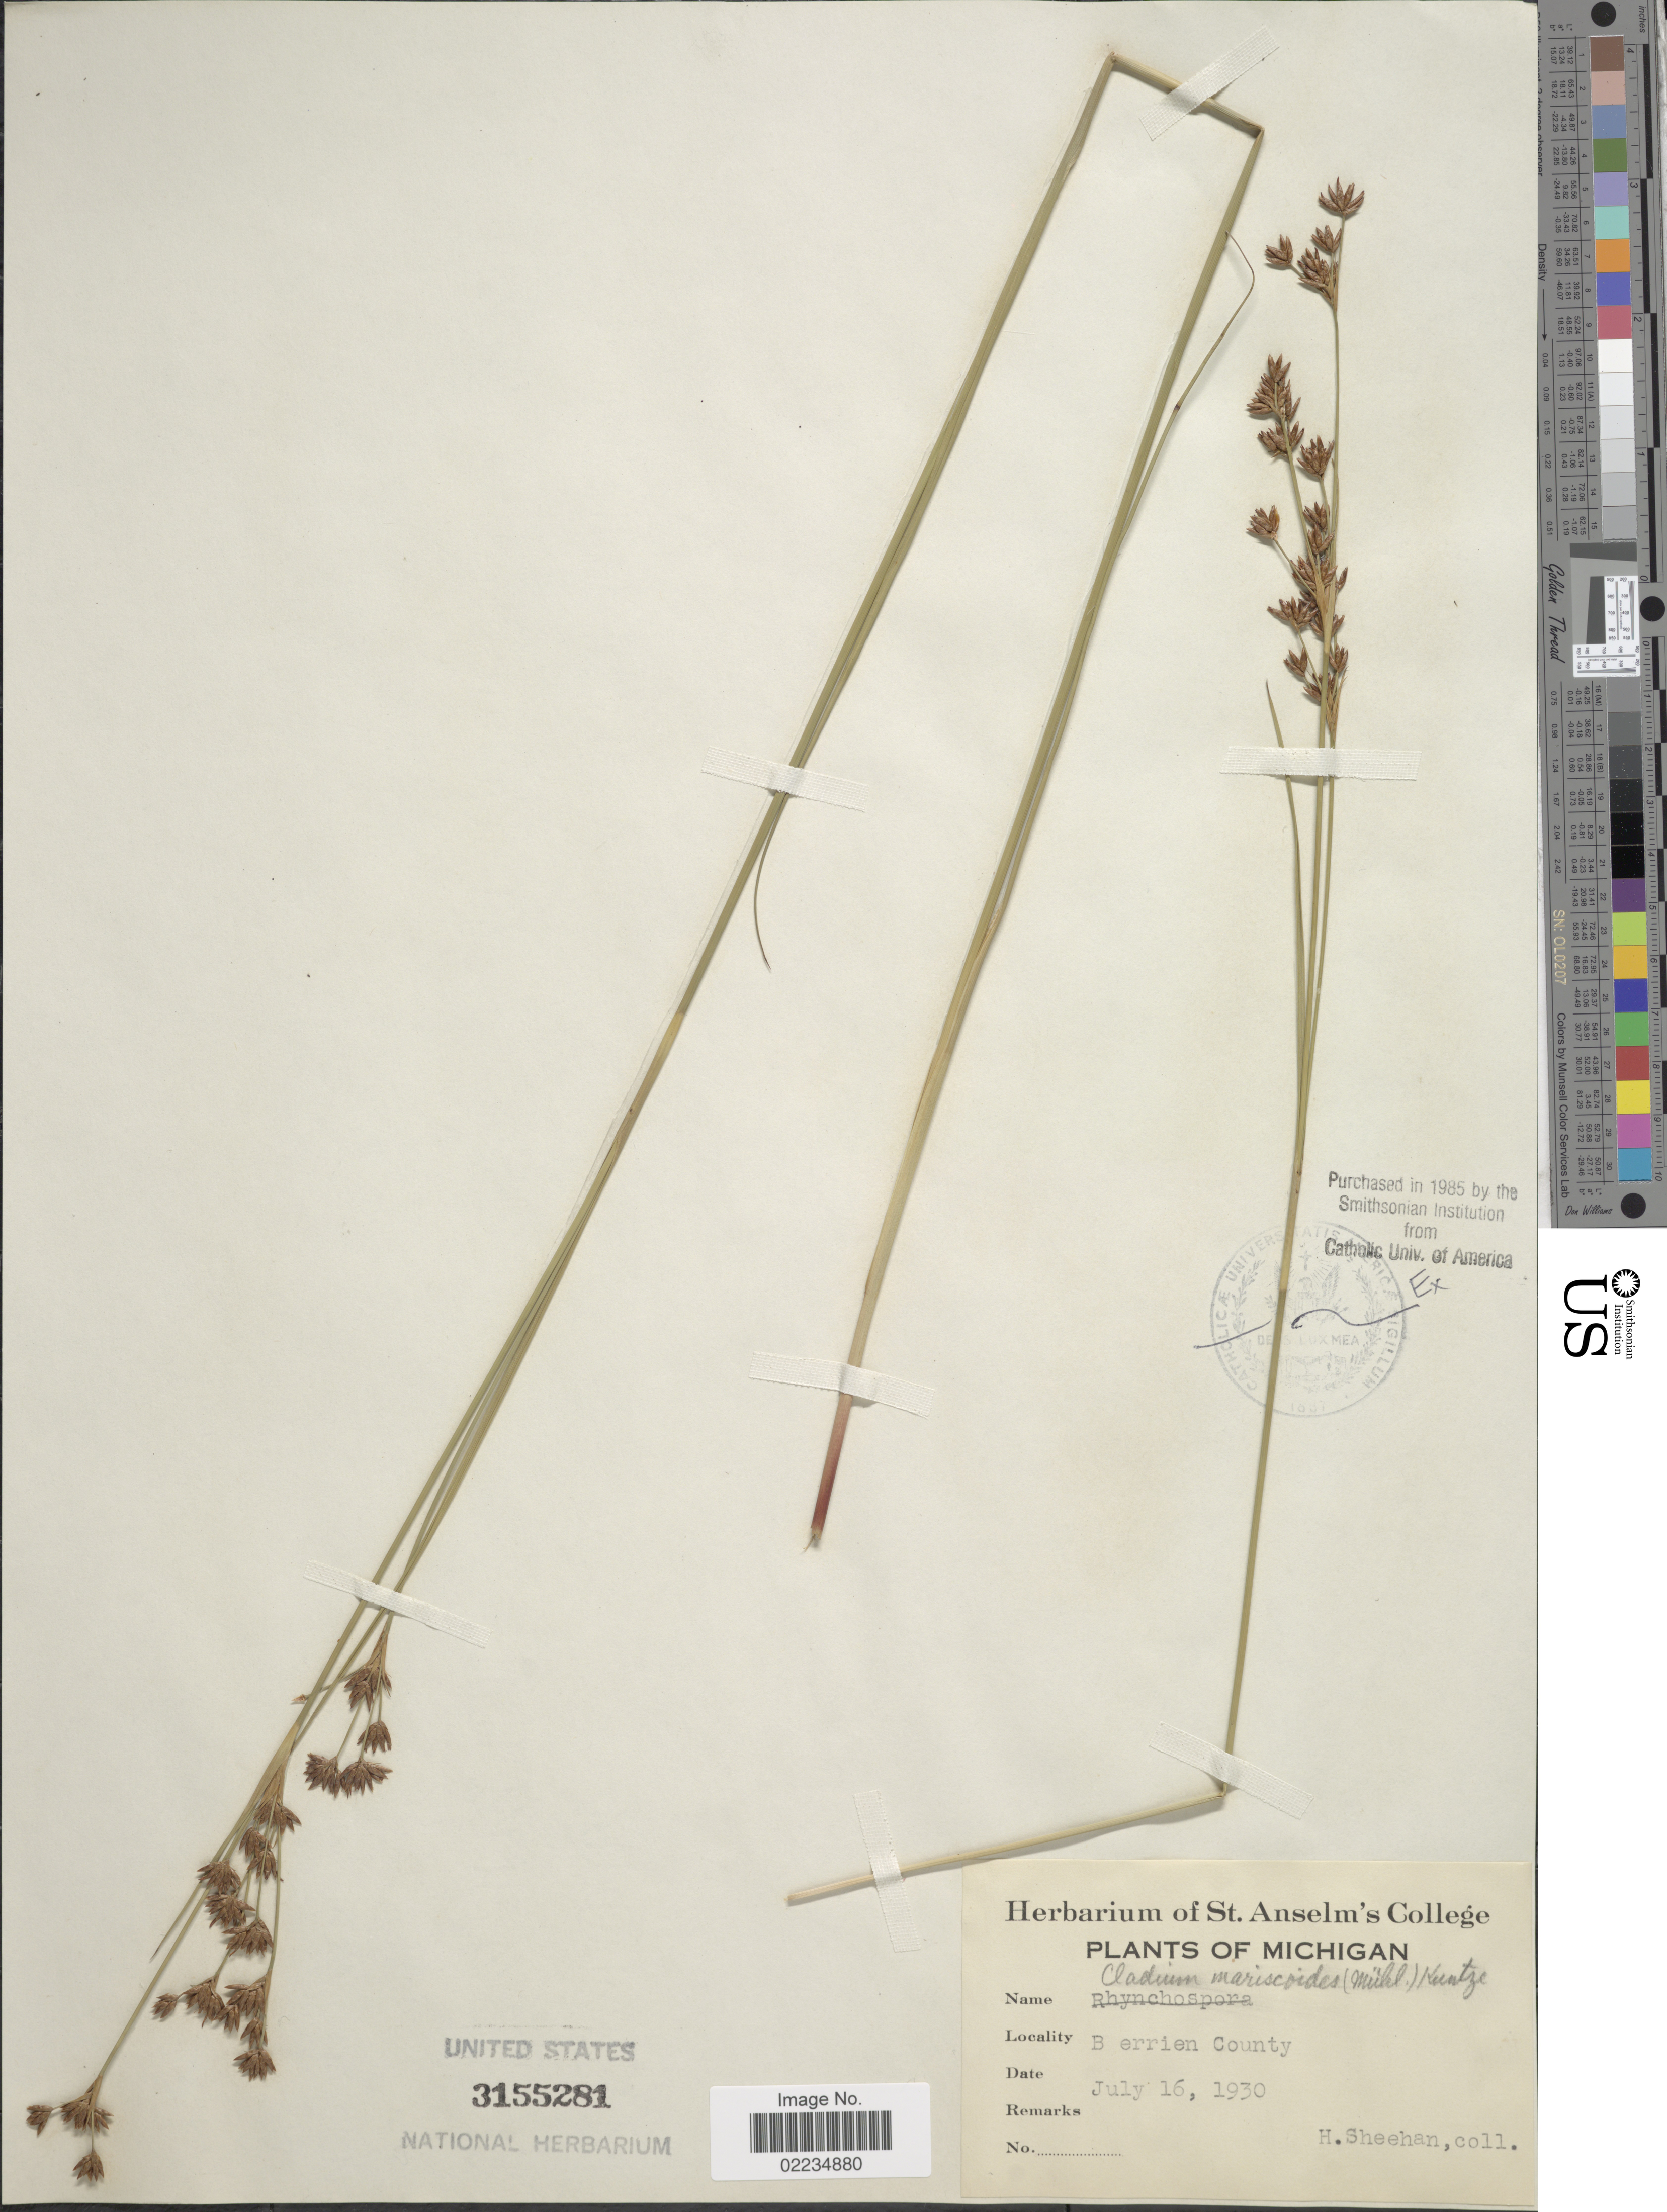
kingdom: Plantae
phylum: Tracheophyta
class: Liliopsida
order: Poales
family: Cyperaceae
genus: Cladium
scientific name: Cladium mariscoides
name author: (Muhl.) Torr.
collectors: H. Sheehan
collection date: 1930-07-16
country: United States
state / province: Michigan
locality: Berrien County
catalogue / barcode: US 3155281